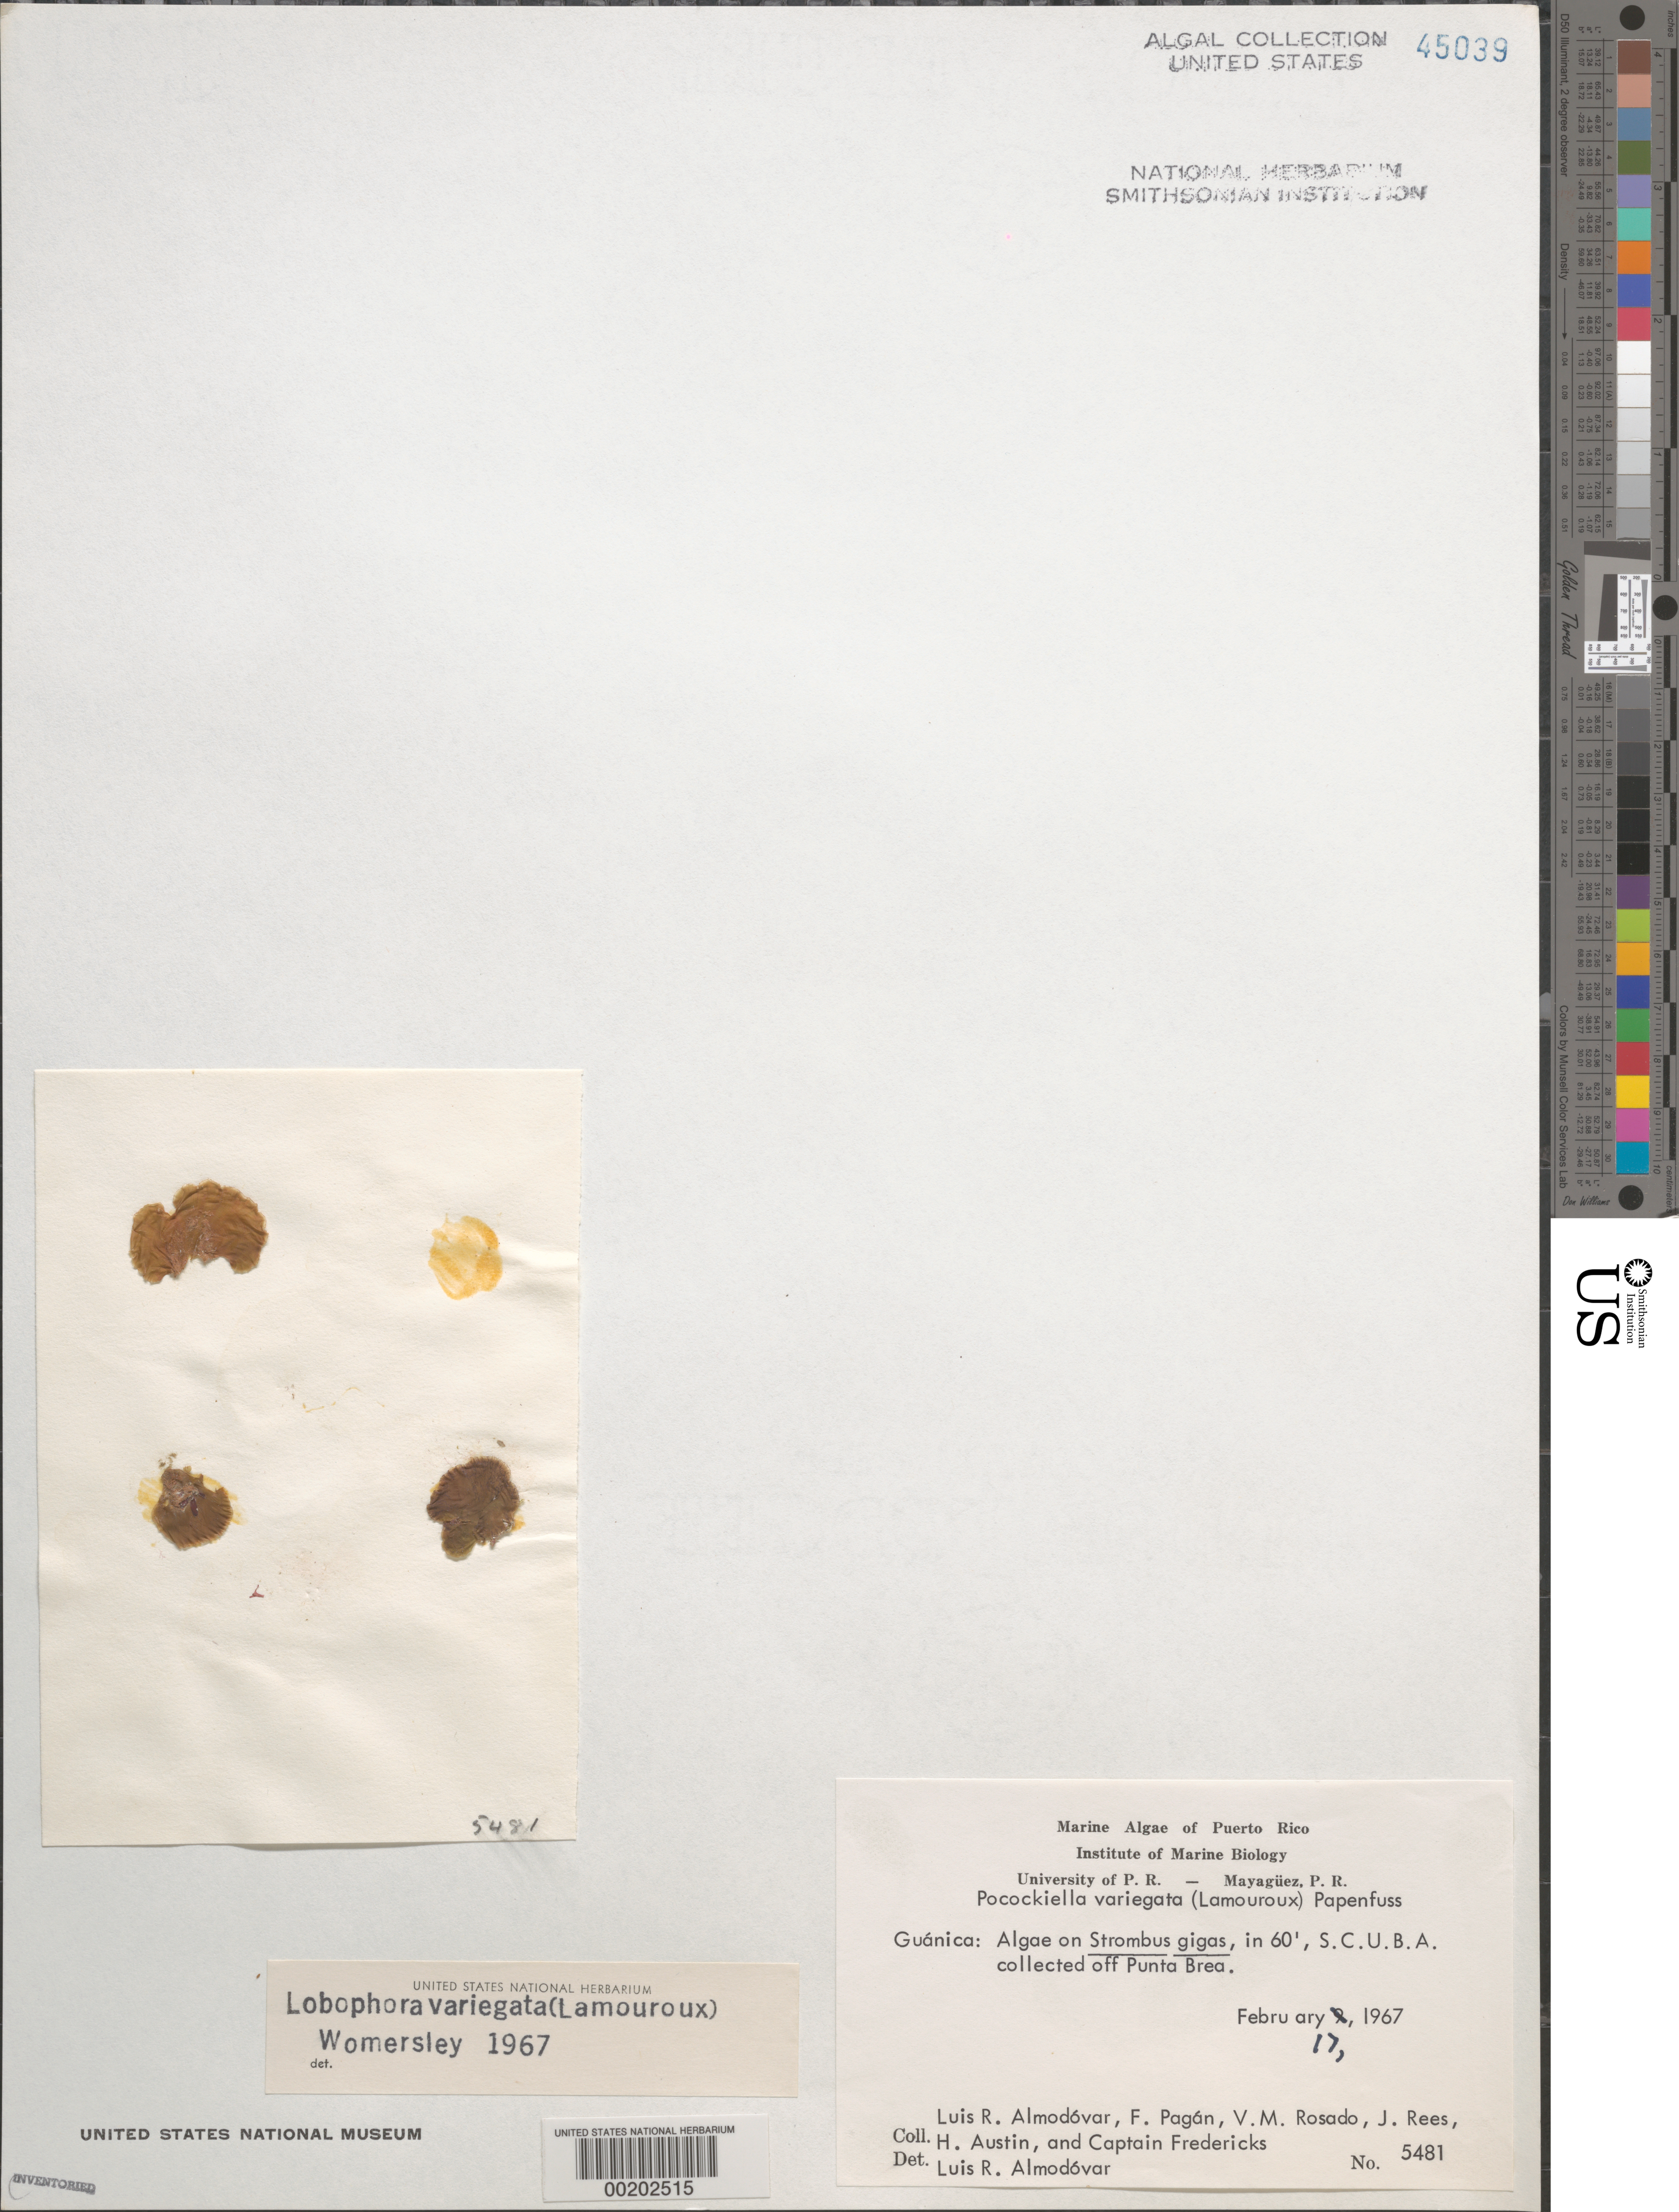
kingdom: Chromista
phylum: Ochrophyta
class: Phaeophyceae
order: Dictyotales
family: Dictyotaceae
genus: Lobophora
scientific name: Lobophora variegata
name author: (J.V.Lamouroux) Womersley & E.C. Oliveira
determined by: Womersley, H. B. S.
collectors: L. Almodovar, F. Pagan, V. Rosado, J. Rees, H. Austin & C. Fredericks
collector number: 5481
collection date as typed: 17 Feb 1964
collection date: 1964-02-17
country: Puerto Rico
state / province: Guanica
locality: Off Punta Brea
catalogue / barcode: US 45039